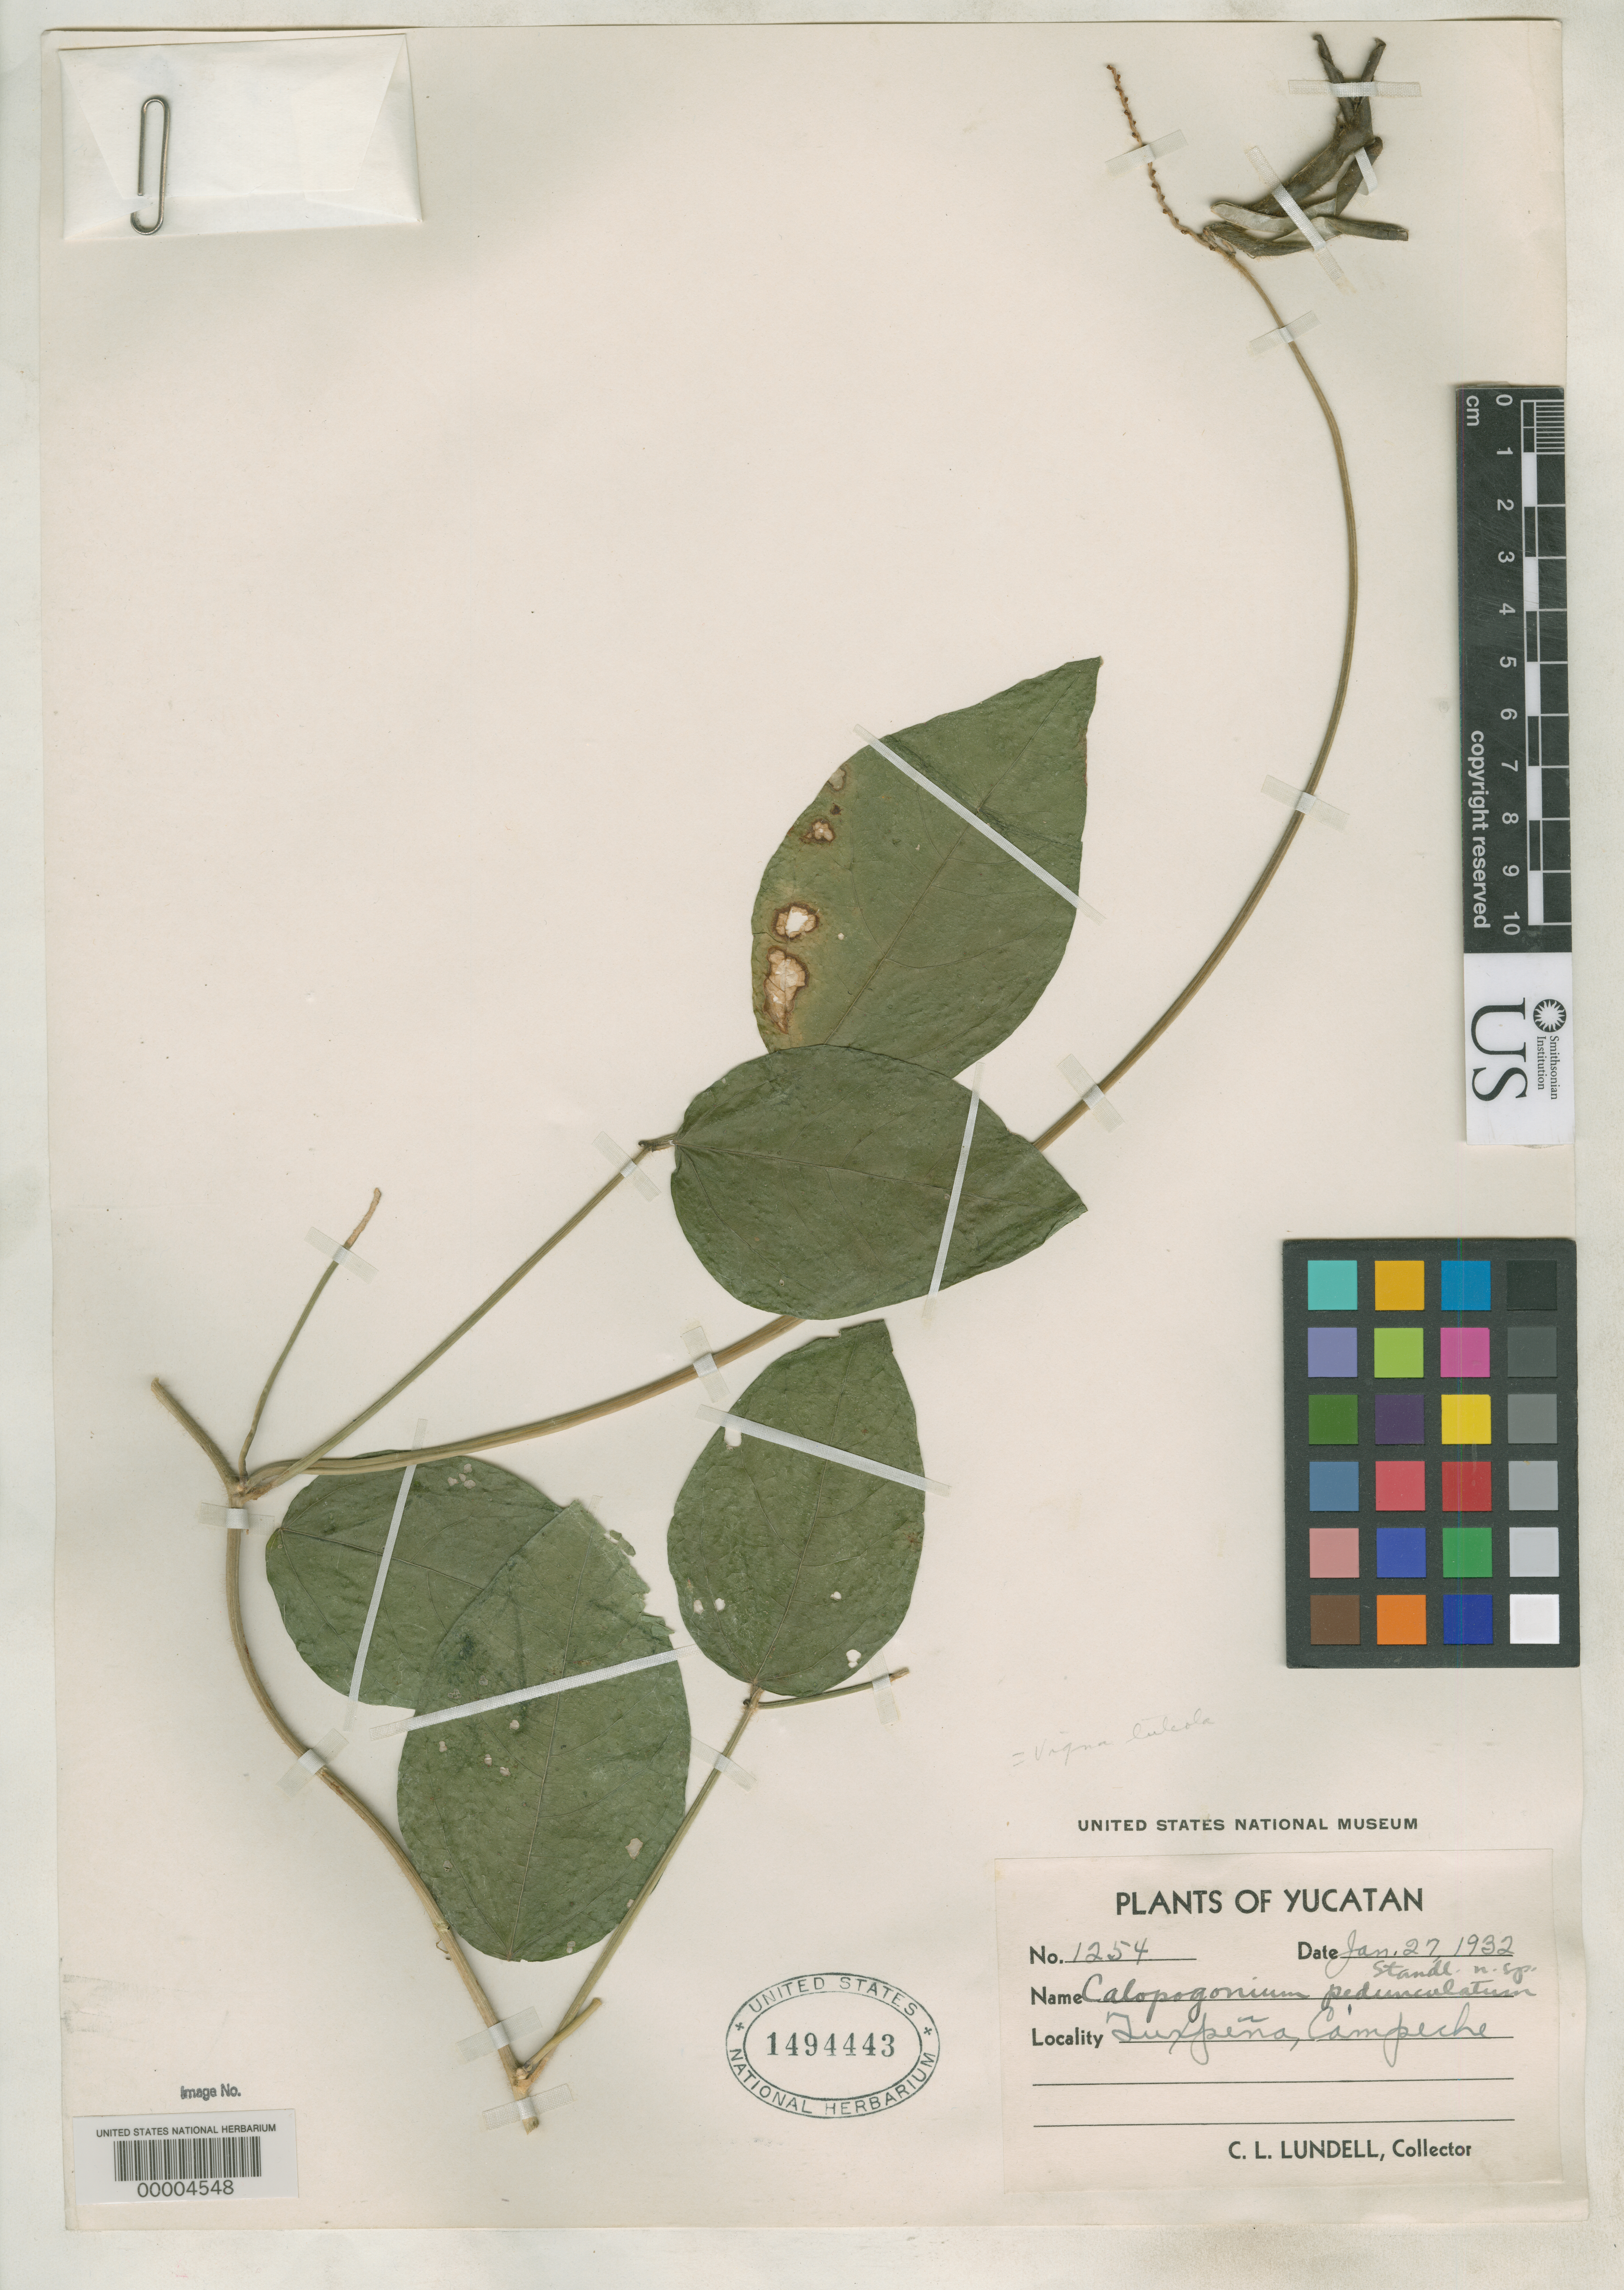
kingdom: Plantae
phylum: Tracheophyta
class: Magnoliopsida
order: Fabales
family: Fabaceae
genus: Calopogonium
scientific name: Calopogonium pedunculatum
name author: Standl.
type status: Isotype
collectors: C. L. Lundell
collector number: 1254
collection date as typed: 27 Jan 1932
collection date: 1932-01-27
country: Mexico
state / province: Campeche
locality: Tuxpena.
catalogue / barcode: US 1494443